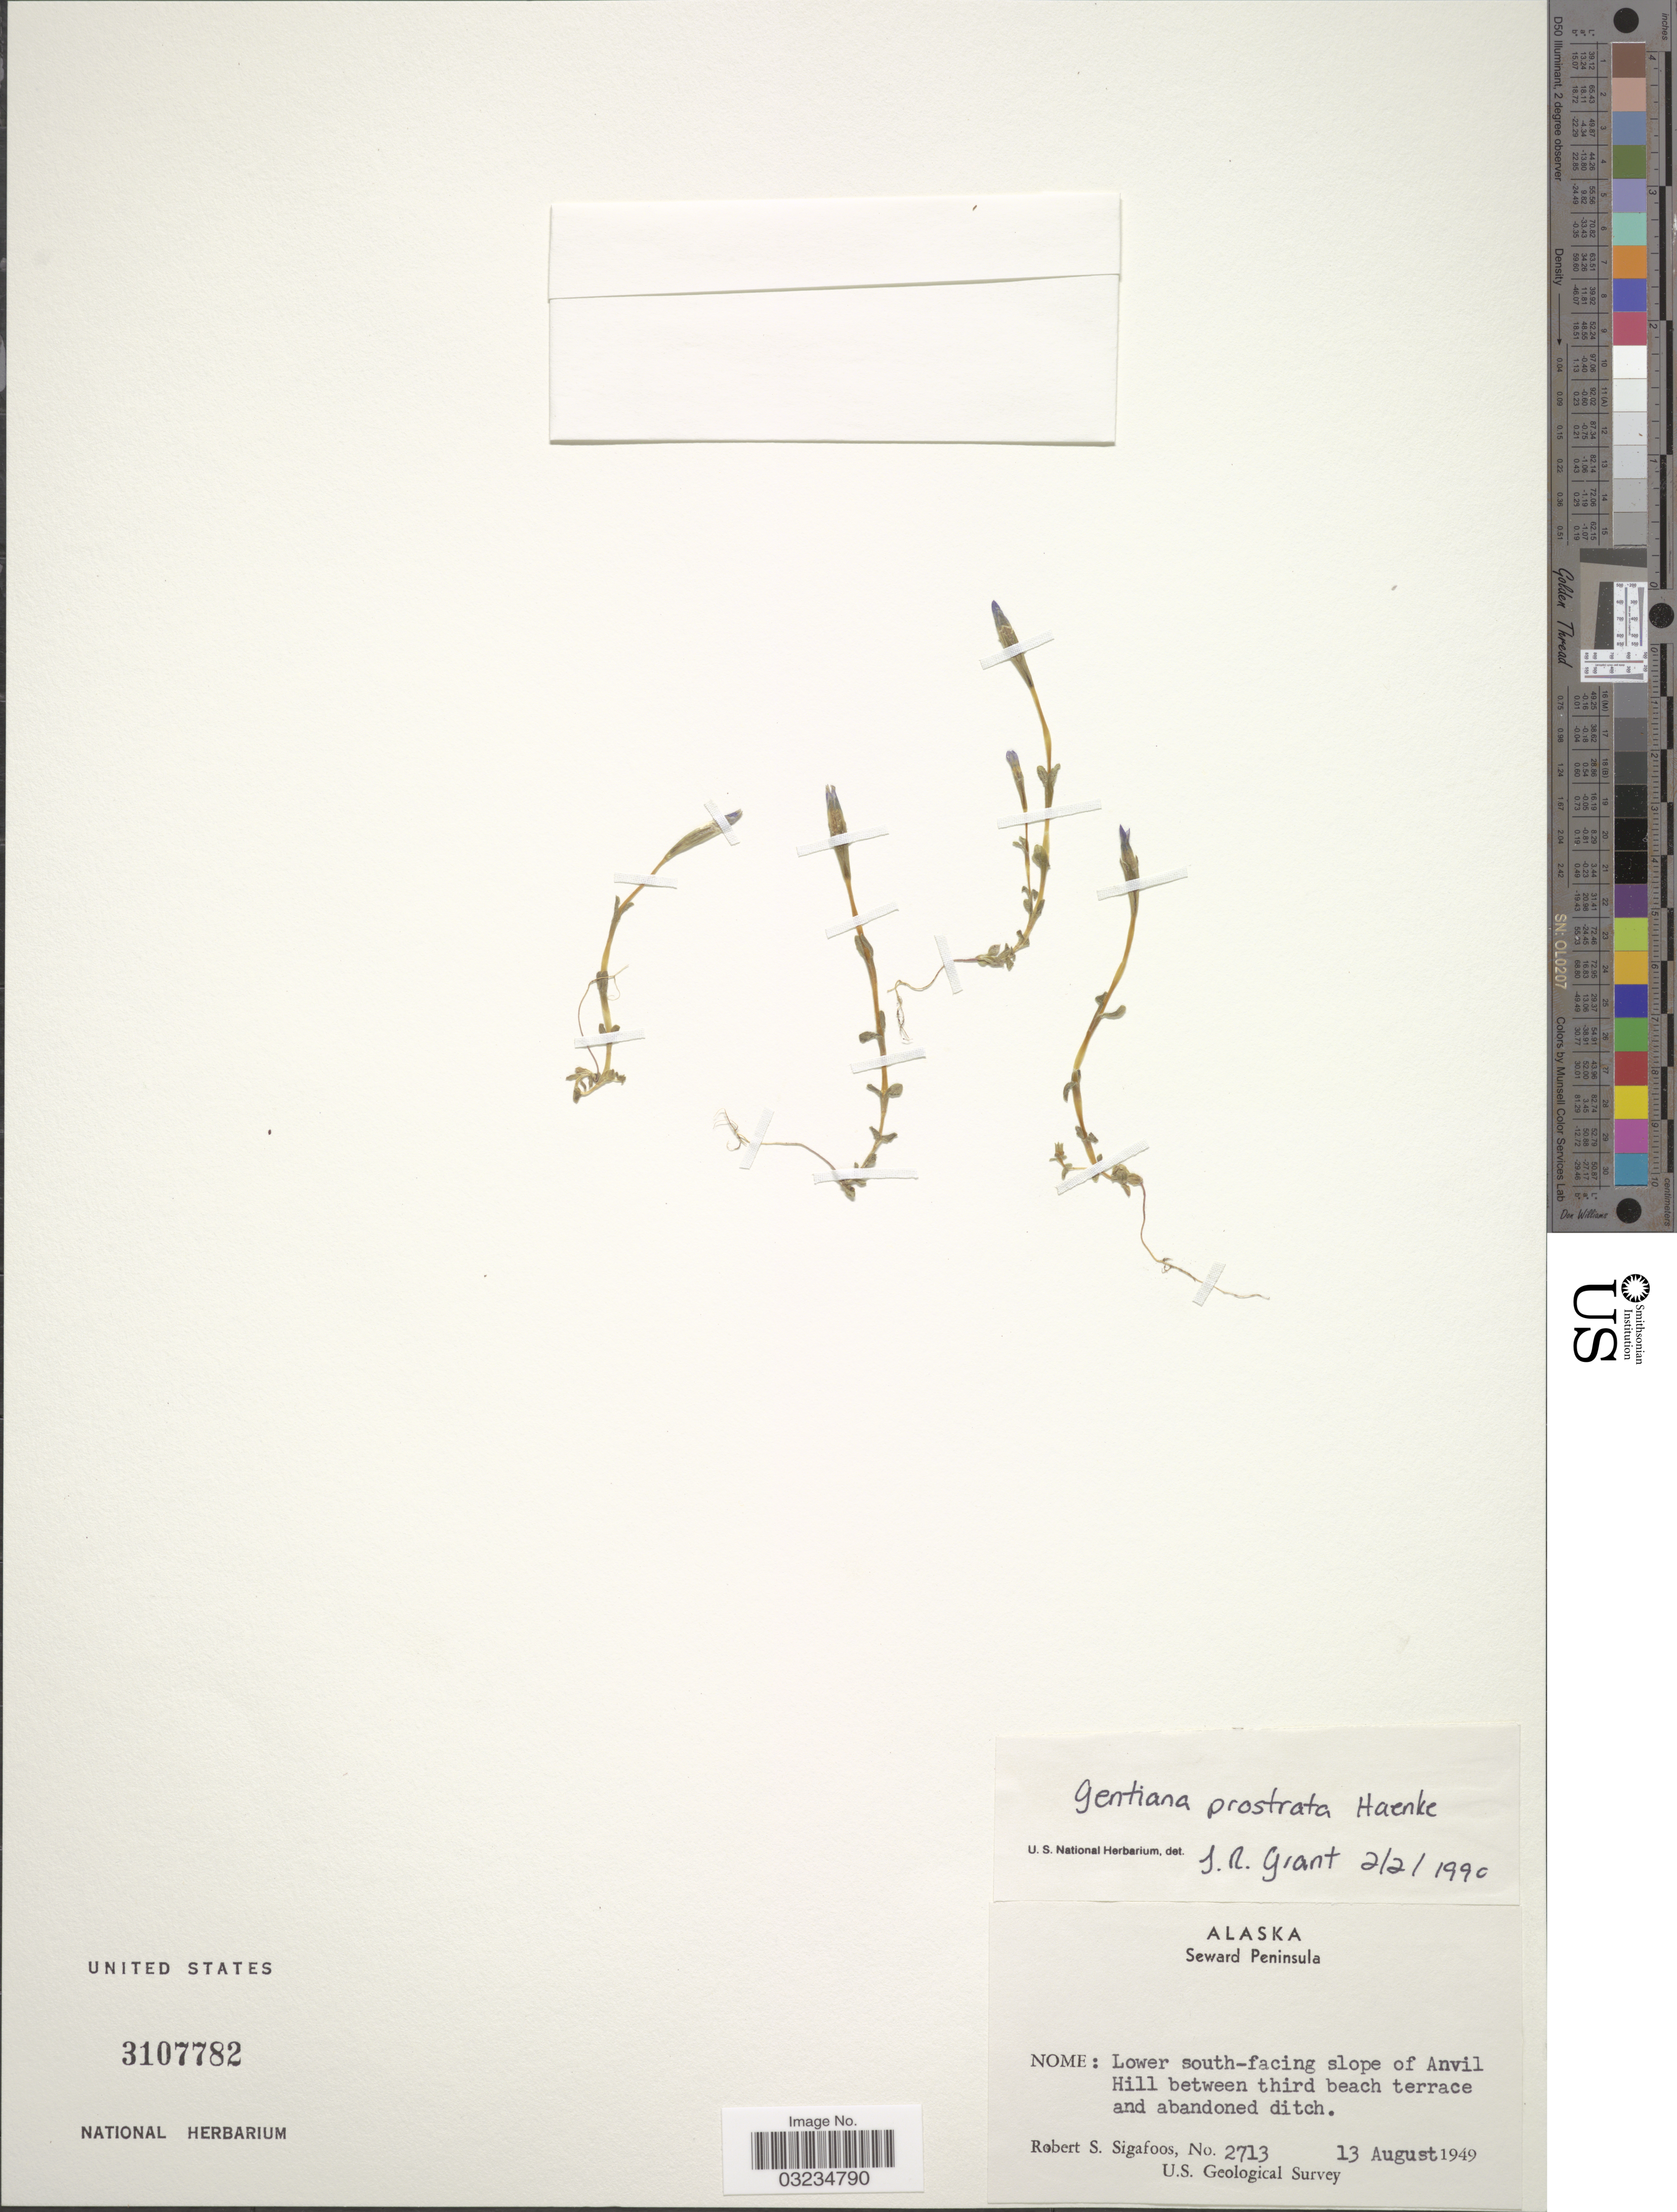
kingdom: Plantae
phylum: Tracheophyta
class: Magnoliopsida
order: Gentianales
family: Gentianaceae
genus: Gentiana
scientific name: Gentiana prostrata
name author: Haenke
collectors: R. Sigafoos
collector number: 2713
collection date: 1949-08-13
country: United States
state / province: Alaska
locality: Seward Peninsula. Nome: Lower south-facing slope of Anvil Hill between third beach terrace and abandoned ditch.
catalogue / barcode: US 3107782